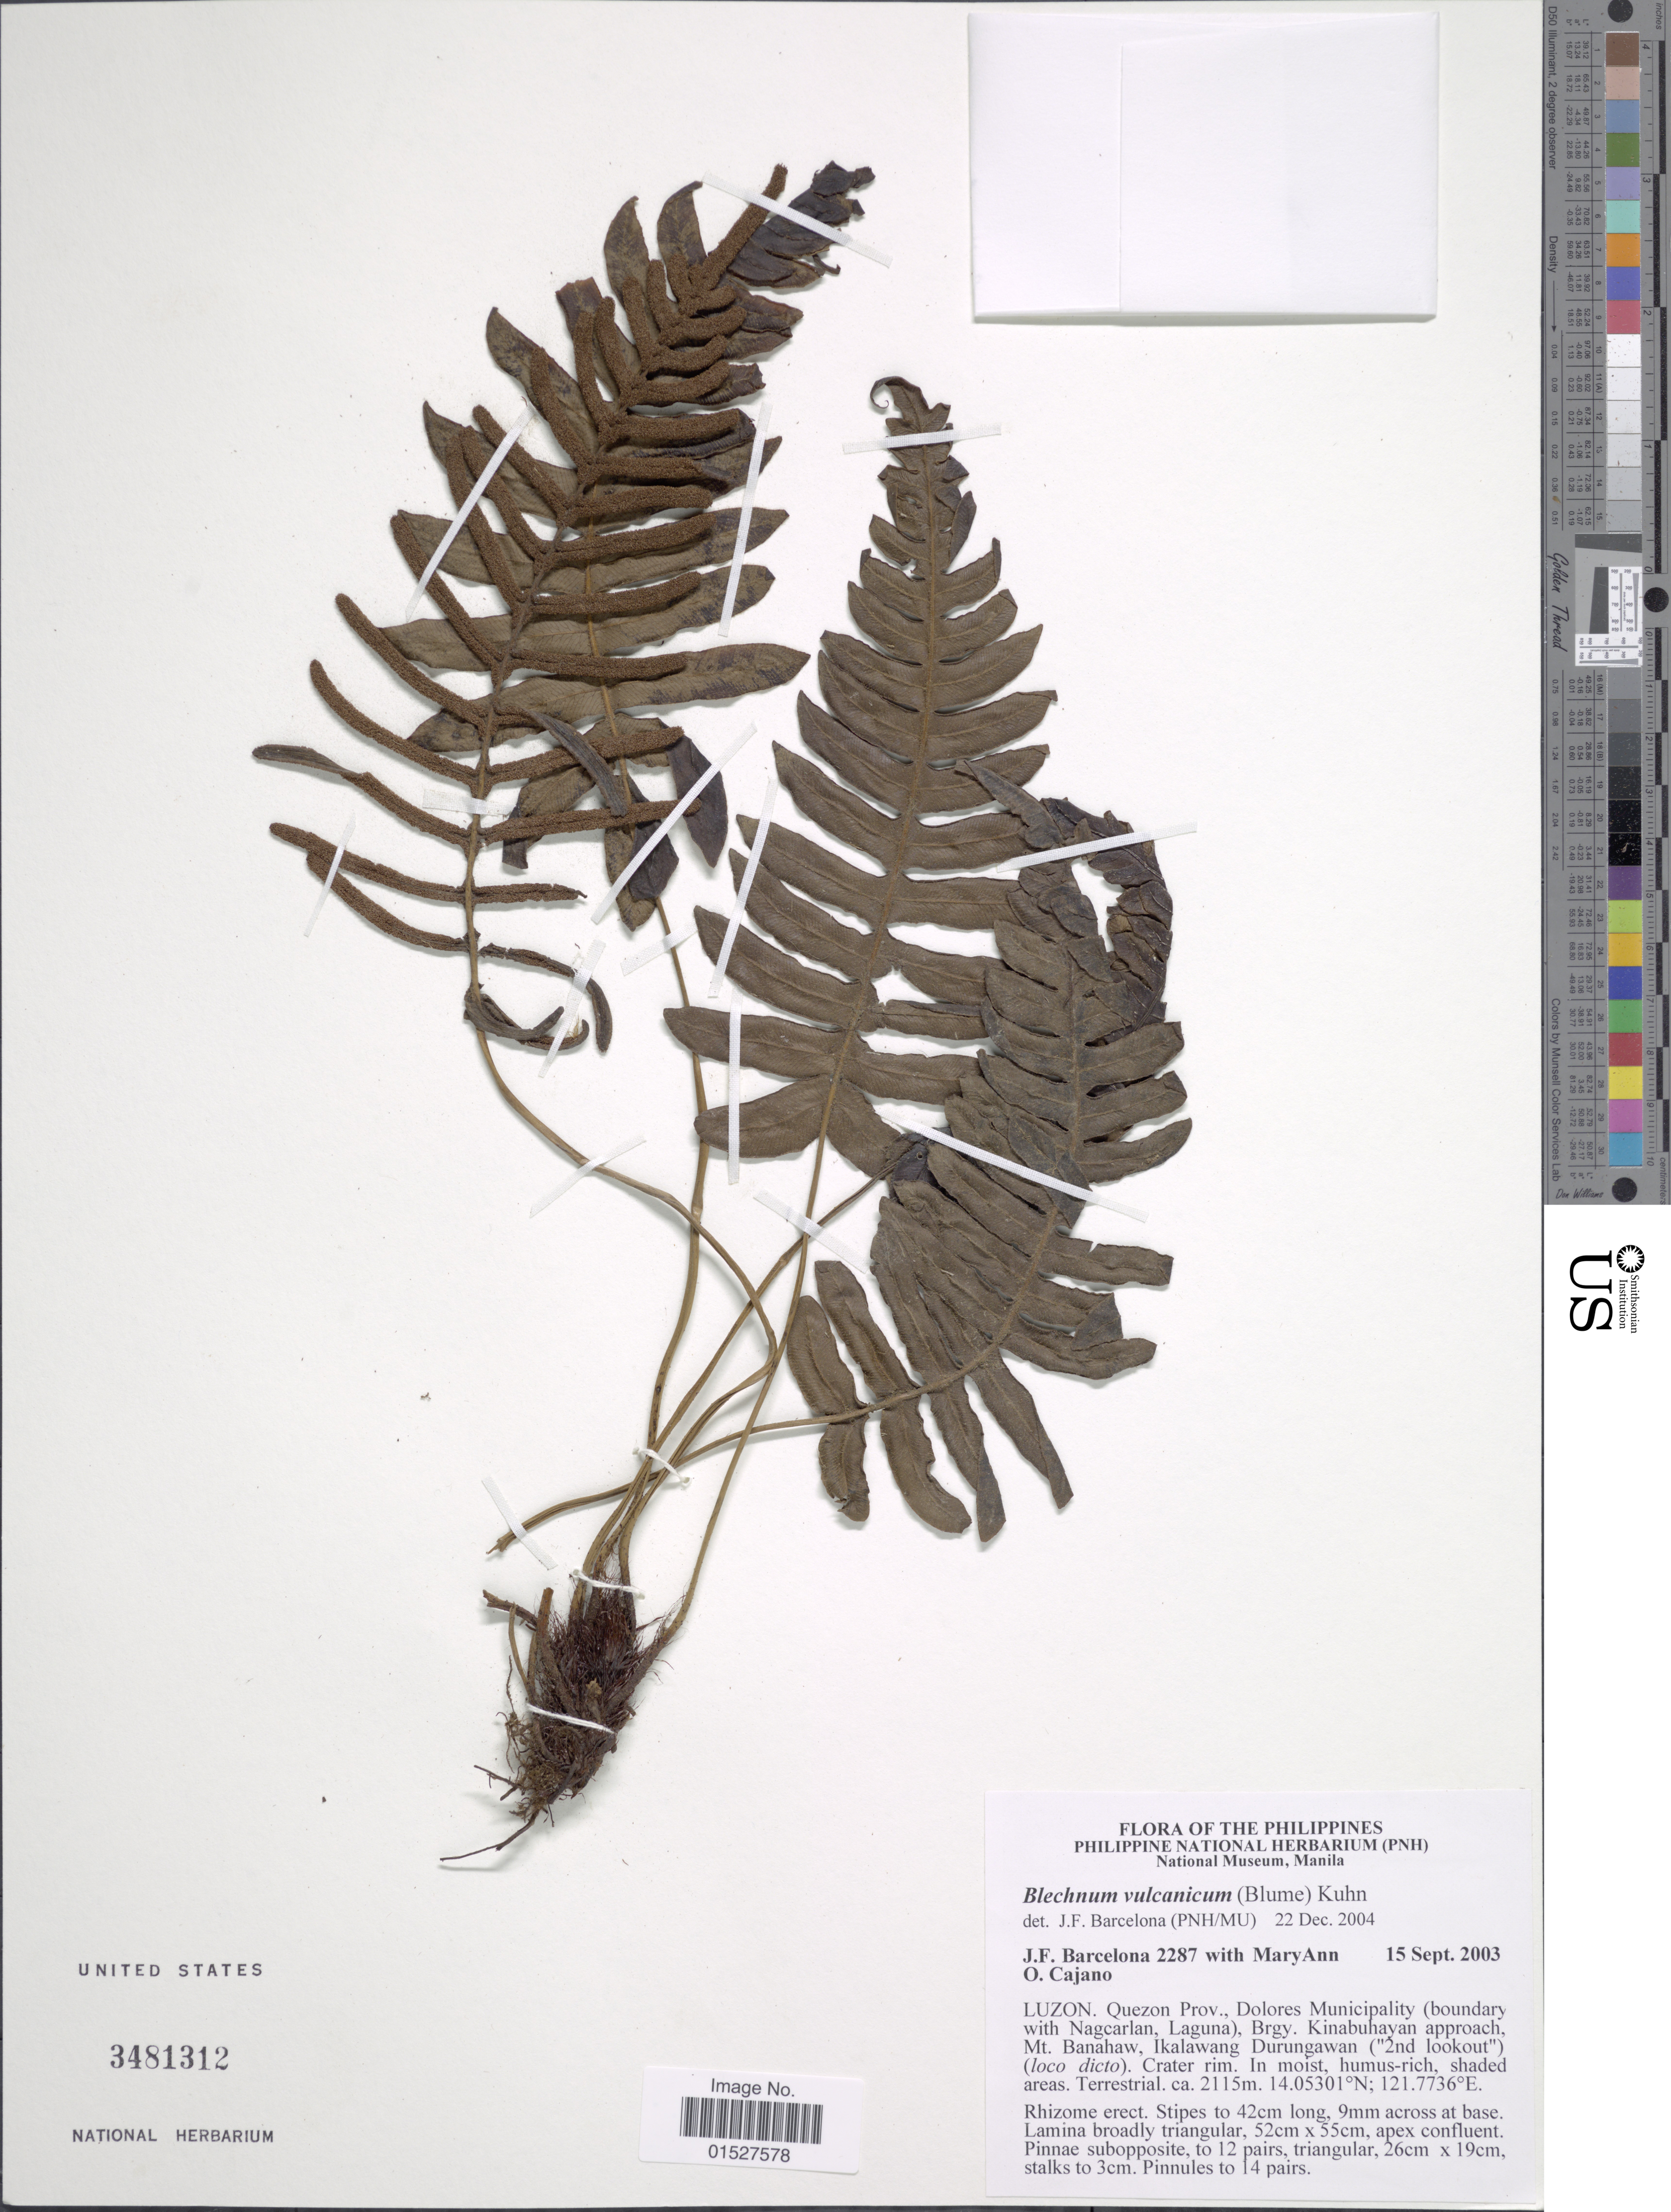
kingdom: Plantae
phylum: Tracheophyta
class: Polypodiopsida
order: Polypodiales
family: Blechnaceae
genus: Blechnum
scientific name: Blechnum vulcanicum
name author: (Blume) Kuhn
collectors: J. F. Barcelona & M. Cajano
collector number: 2287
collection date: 2003-09-15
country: Philippines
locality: Luzon. Quezon Prov., Dolores Municipality (boundary with Nagcarlan, Laguna), Brgy. Kinabuhayan approach, Mt. Banahaw, Ikalawang Durungawan ('2nd lookout').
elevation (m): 2115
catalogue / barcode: US 3481312